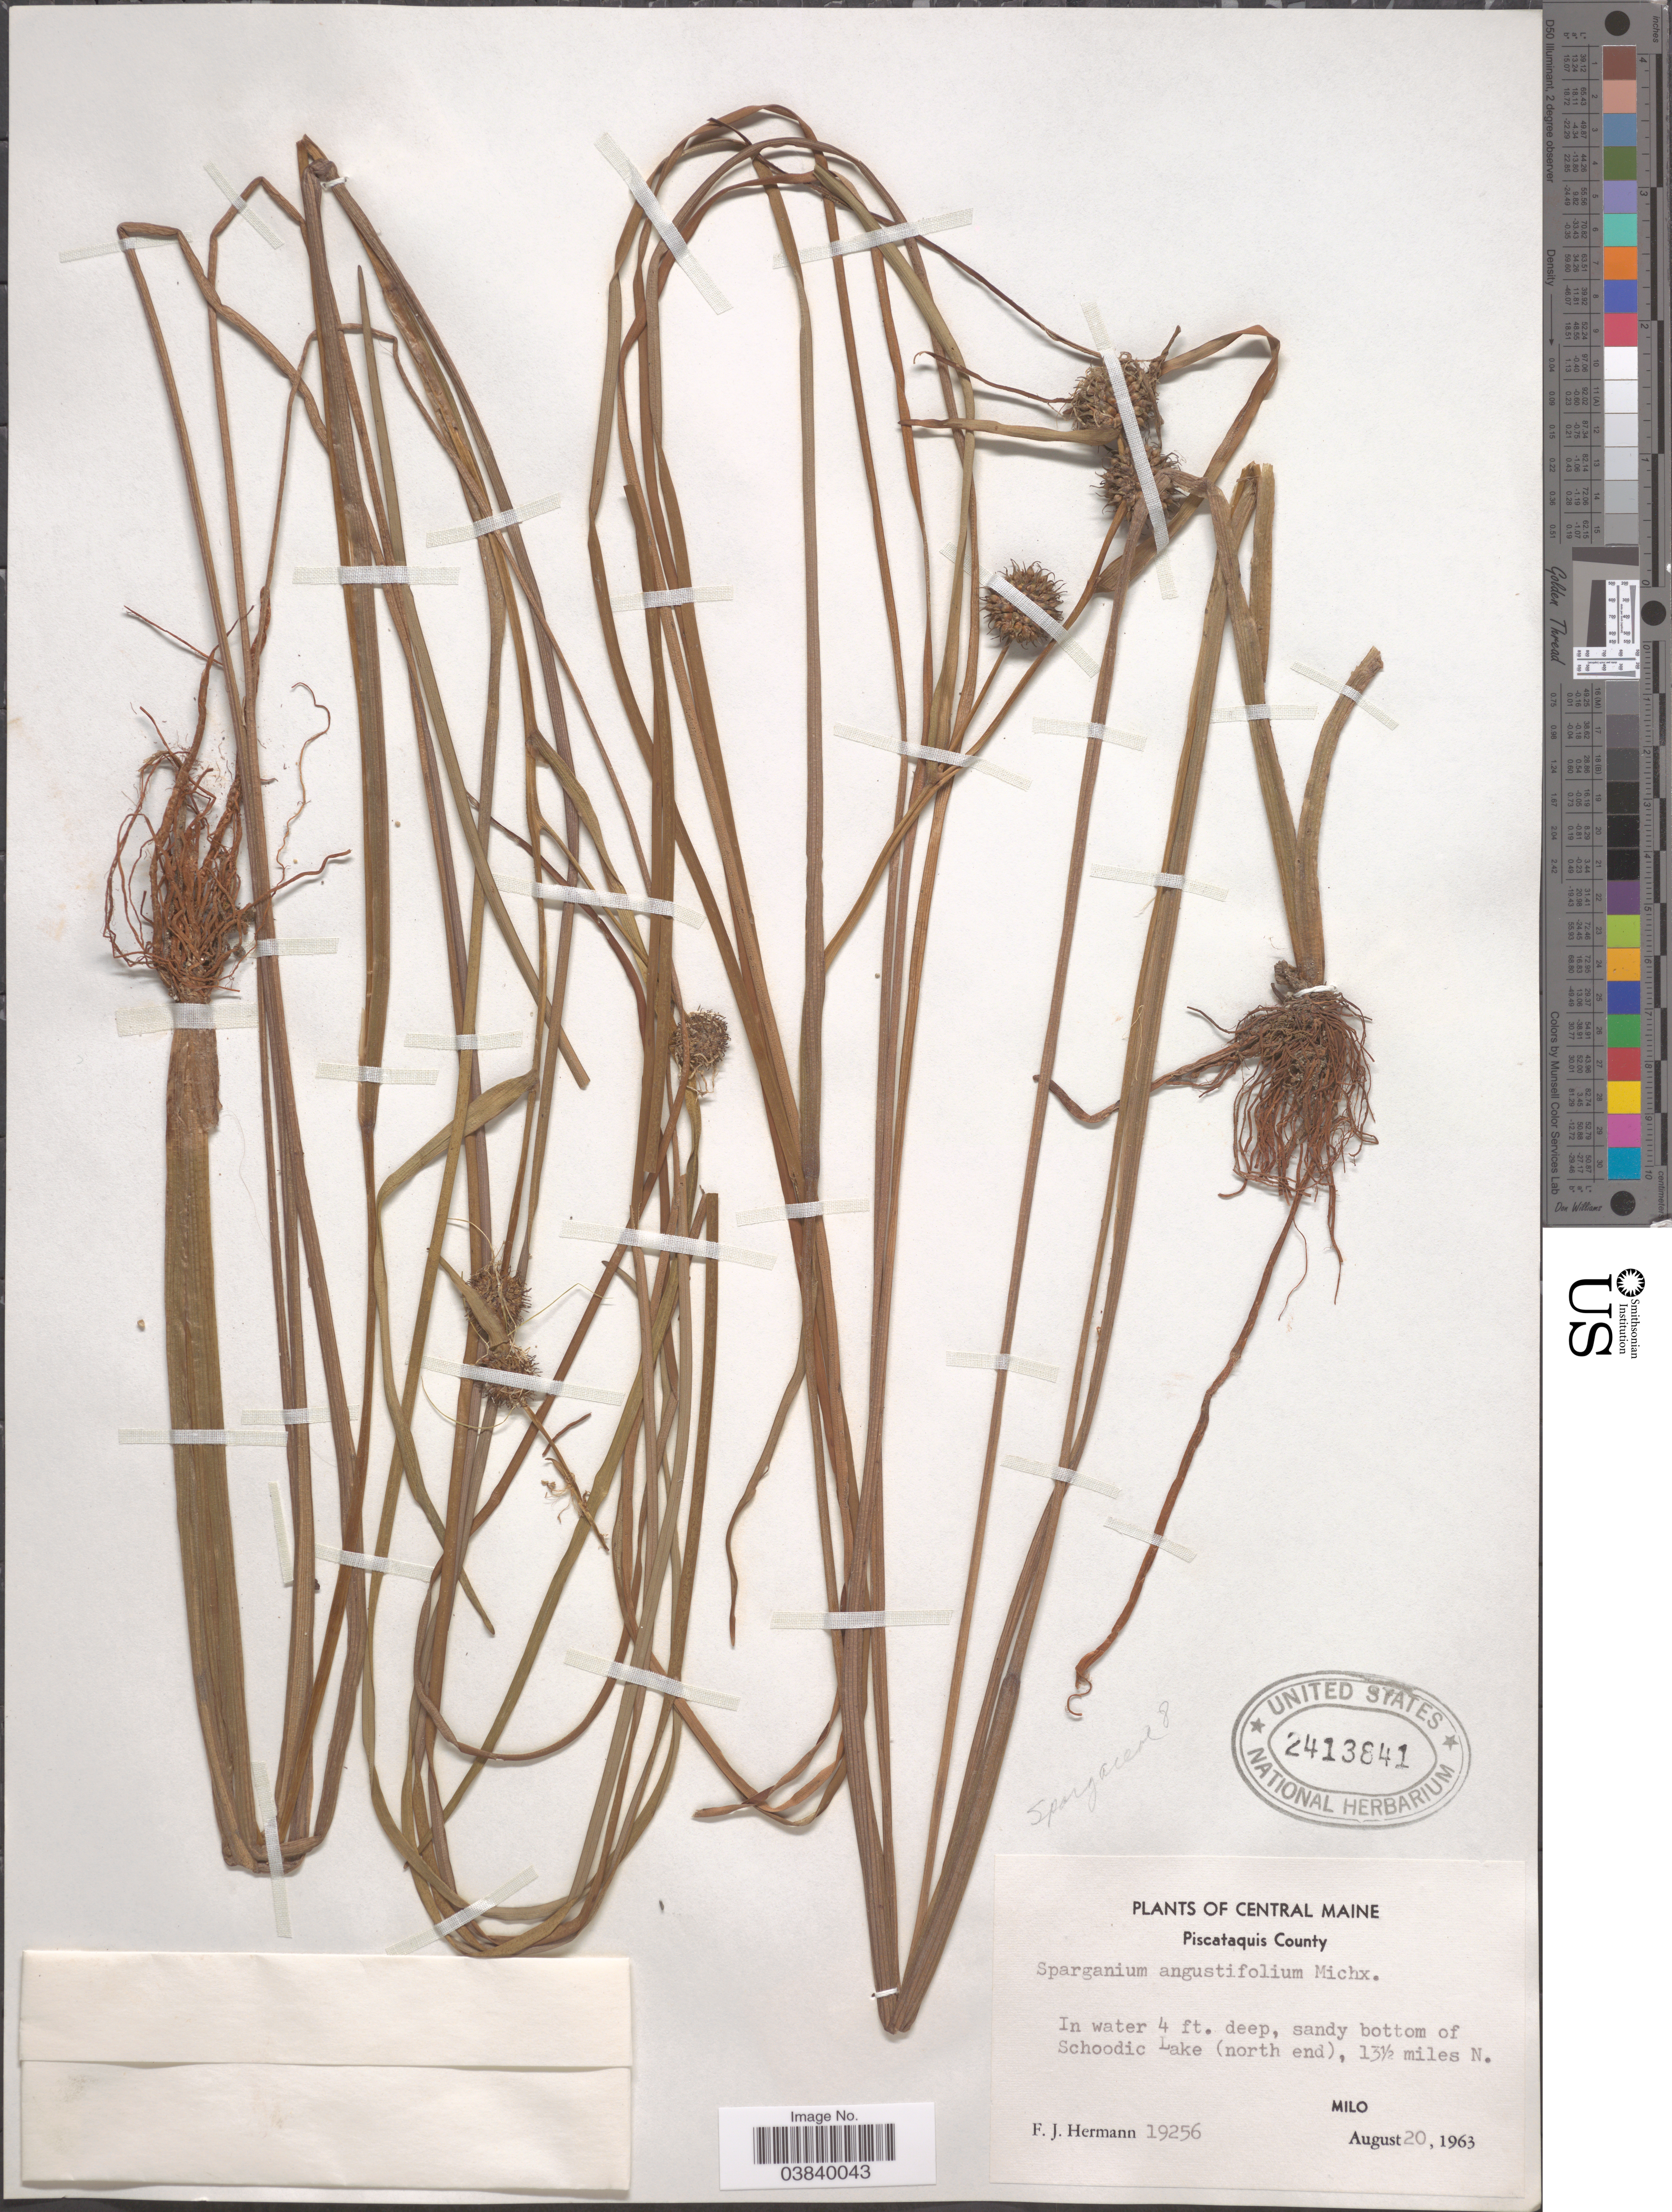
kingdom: Plantae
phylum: Tracheophyta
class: Liliopsida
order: Poales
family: Typhaceae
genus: Sparganium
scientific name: Sparganium angustifolium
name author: Michx.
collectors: F. J. Hermann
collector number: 19256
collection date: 1963-08-20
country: United States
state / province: Maine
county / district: Piscataquis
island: Chebeague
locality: Sandy bottom of Schoodic Lake (north end), 13½ miles N. Milo.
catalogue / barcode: US 2413841